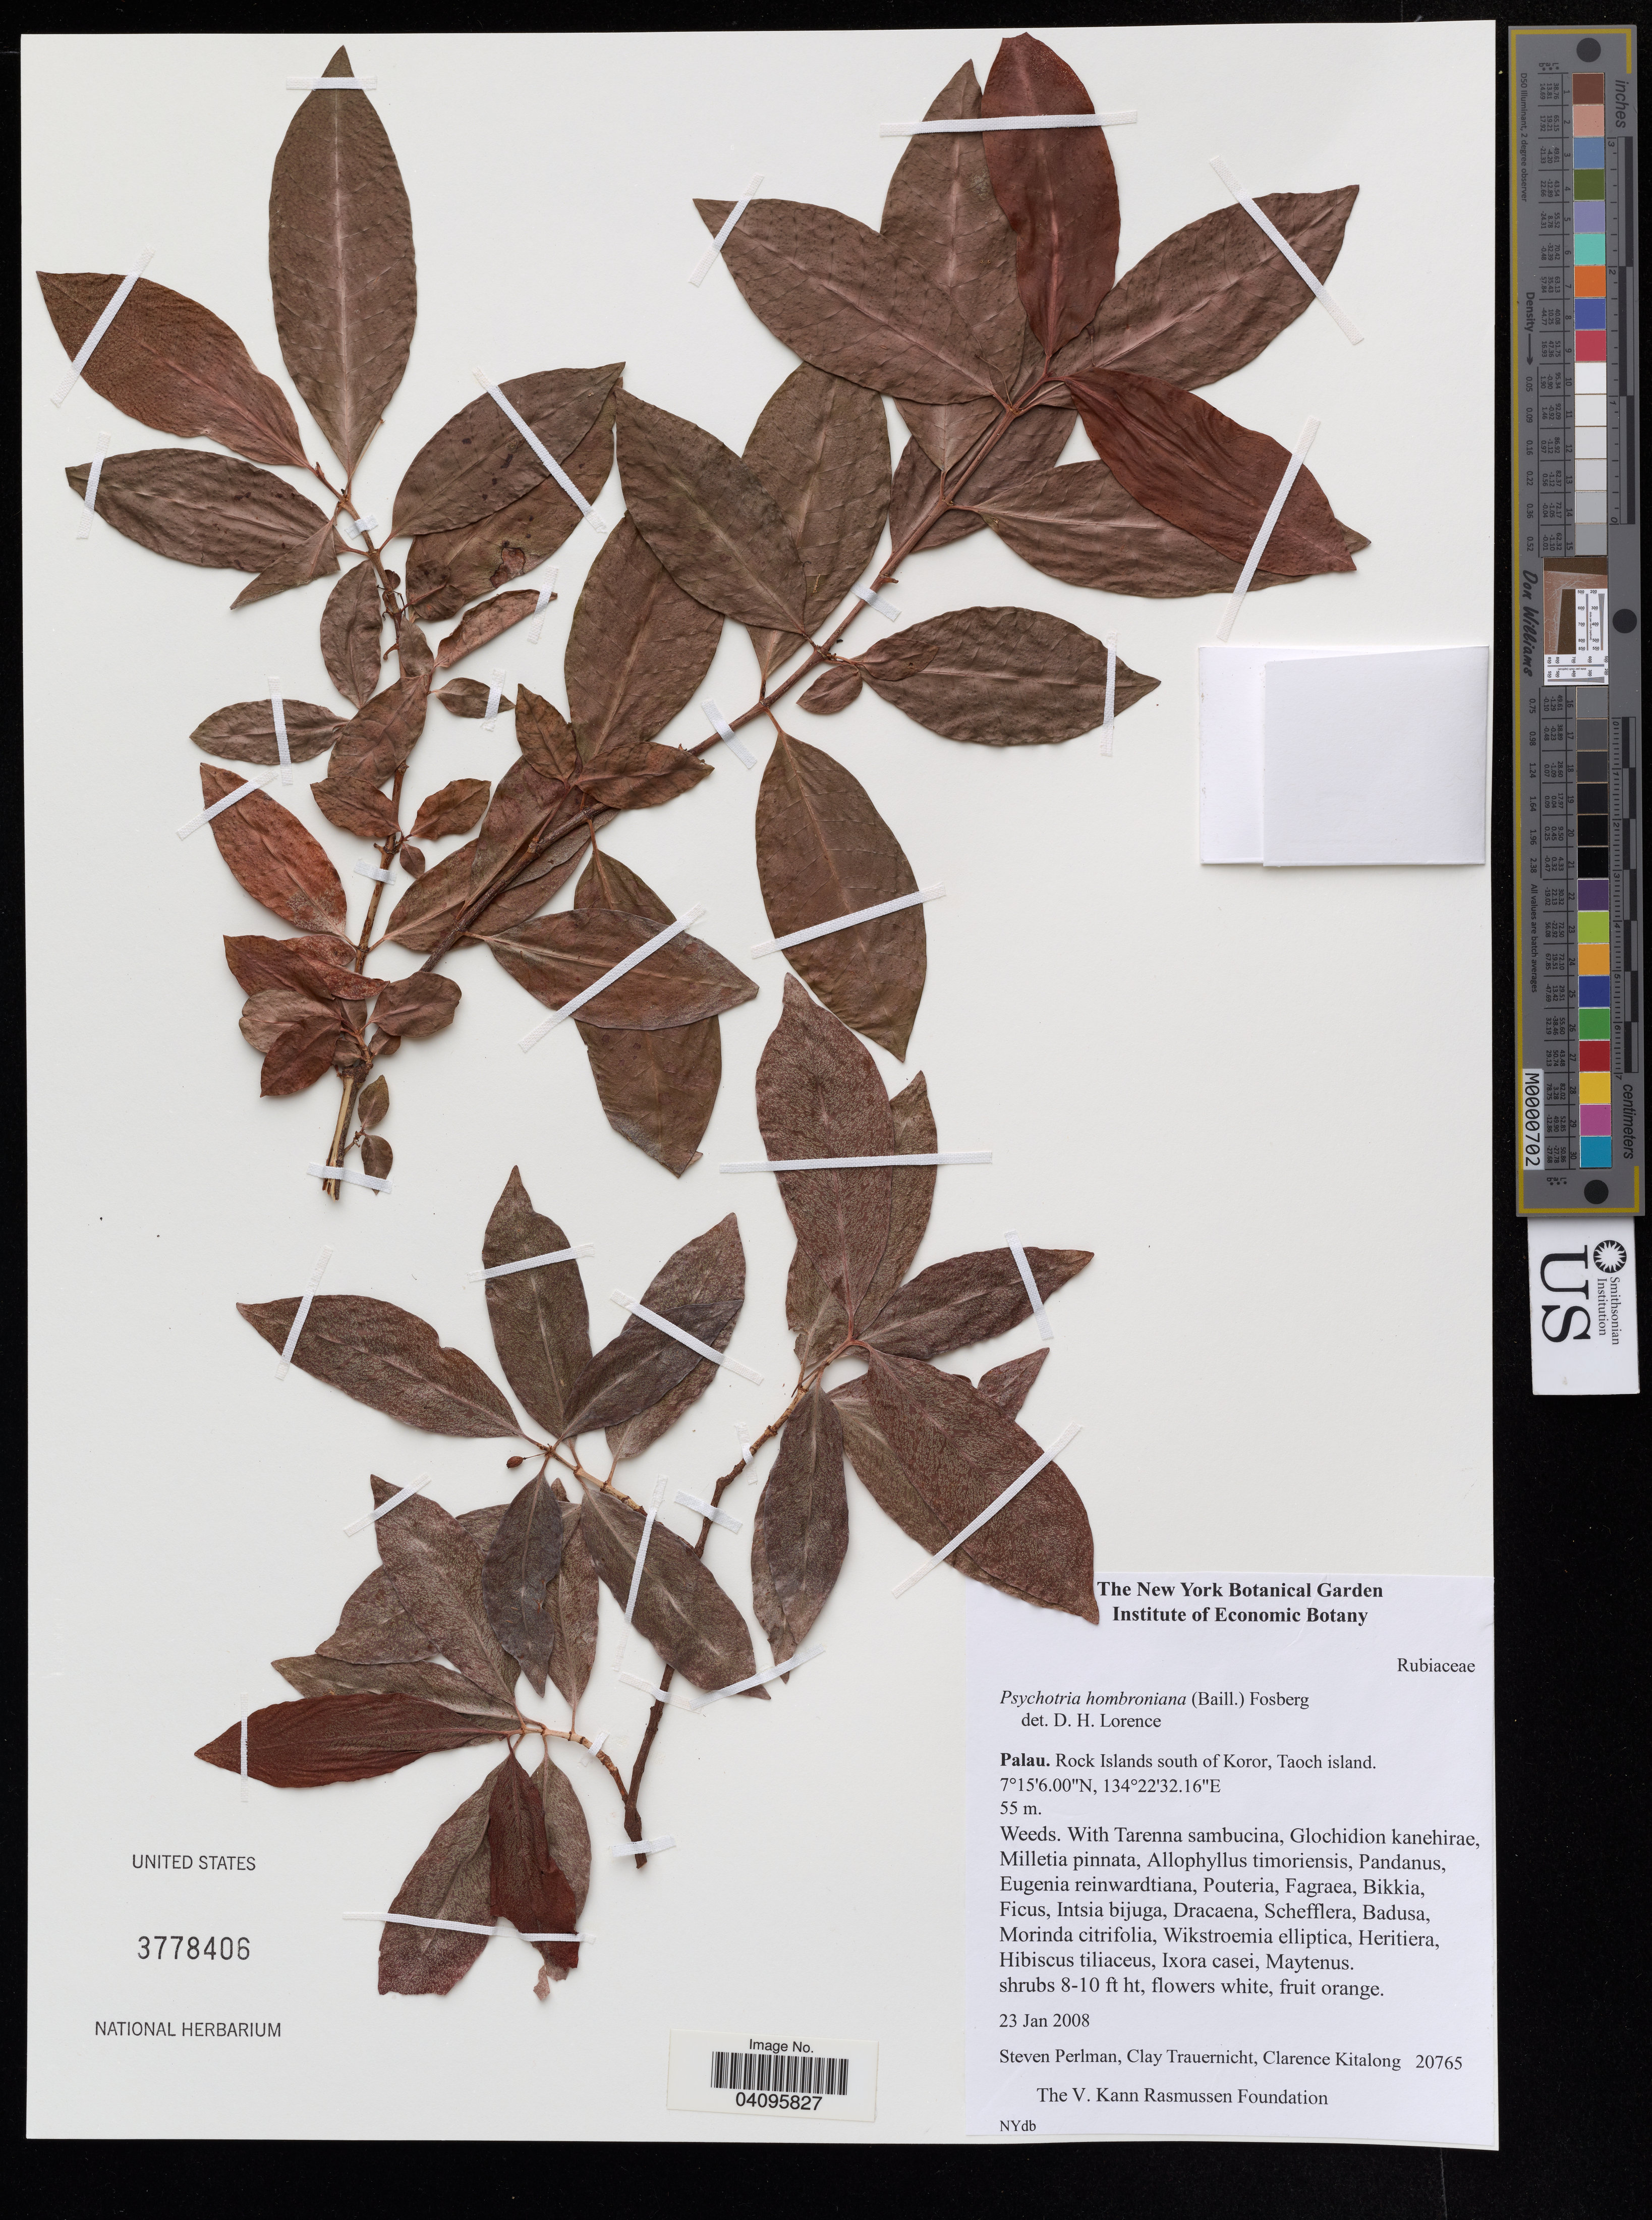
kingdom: Plantae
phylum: Tracheophyta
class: Magnoliopsida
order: Gentianales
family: Rubiaceae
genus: Psychotria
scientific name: Psychotria hombroniana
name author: (Baill.) Fosberg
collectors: S. P. Perlman, C. Trauernicht & C. Kitalong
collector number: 20765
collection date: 2008-01-20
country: Belau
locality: Rock Islands south of Koror, Taoch island.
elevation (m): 55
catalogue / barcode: US 3778406